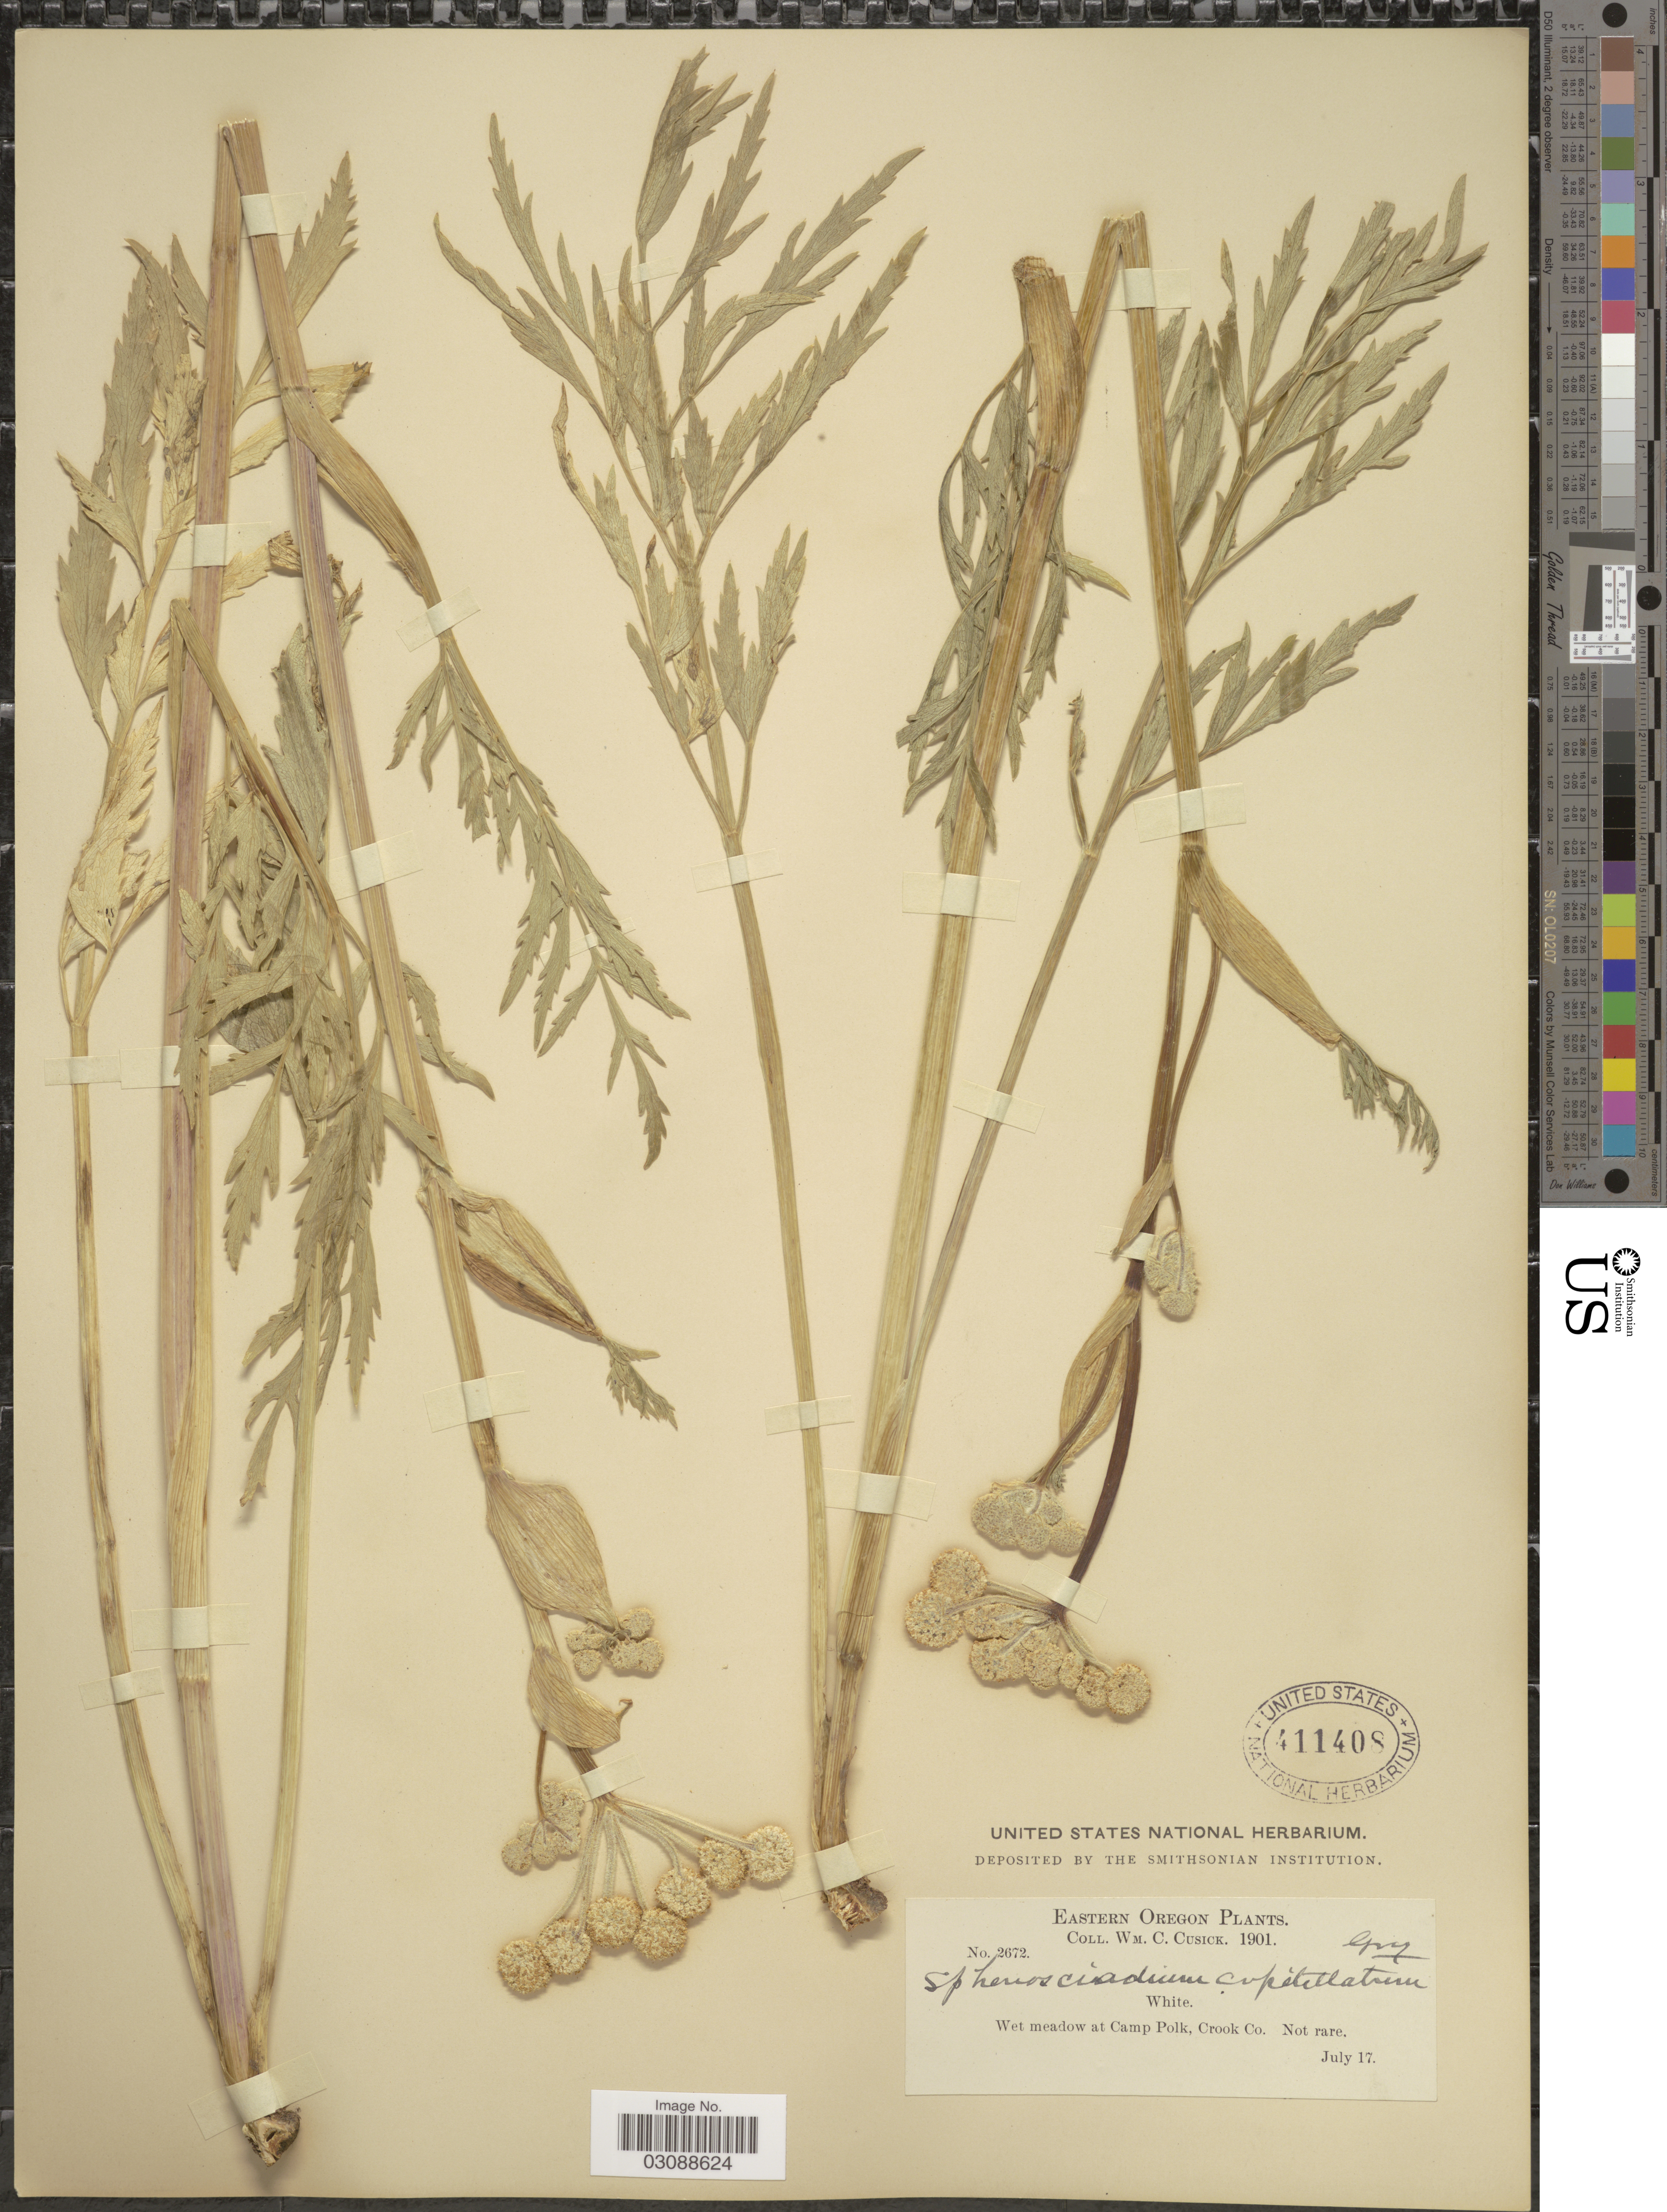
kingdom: Plantae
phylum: Tracheophyta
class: Magnoliopsida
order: Apiales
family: Apiaceae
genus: Sphenosciadium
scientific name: Sphenosciadium capitellatum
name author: A. Gray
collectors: W. C. Cusick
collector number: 2672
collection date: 1901-07-17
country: United States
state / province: Oregon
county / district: Crook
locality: Eastern Oregon. Wet meadow at Camp Polk, Crook Co.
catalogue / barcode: US 411408